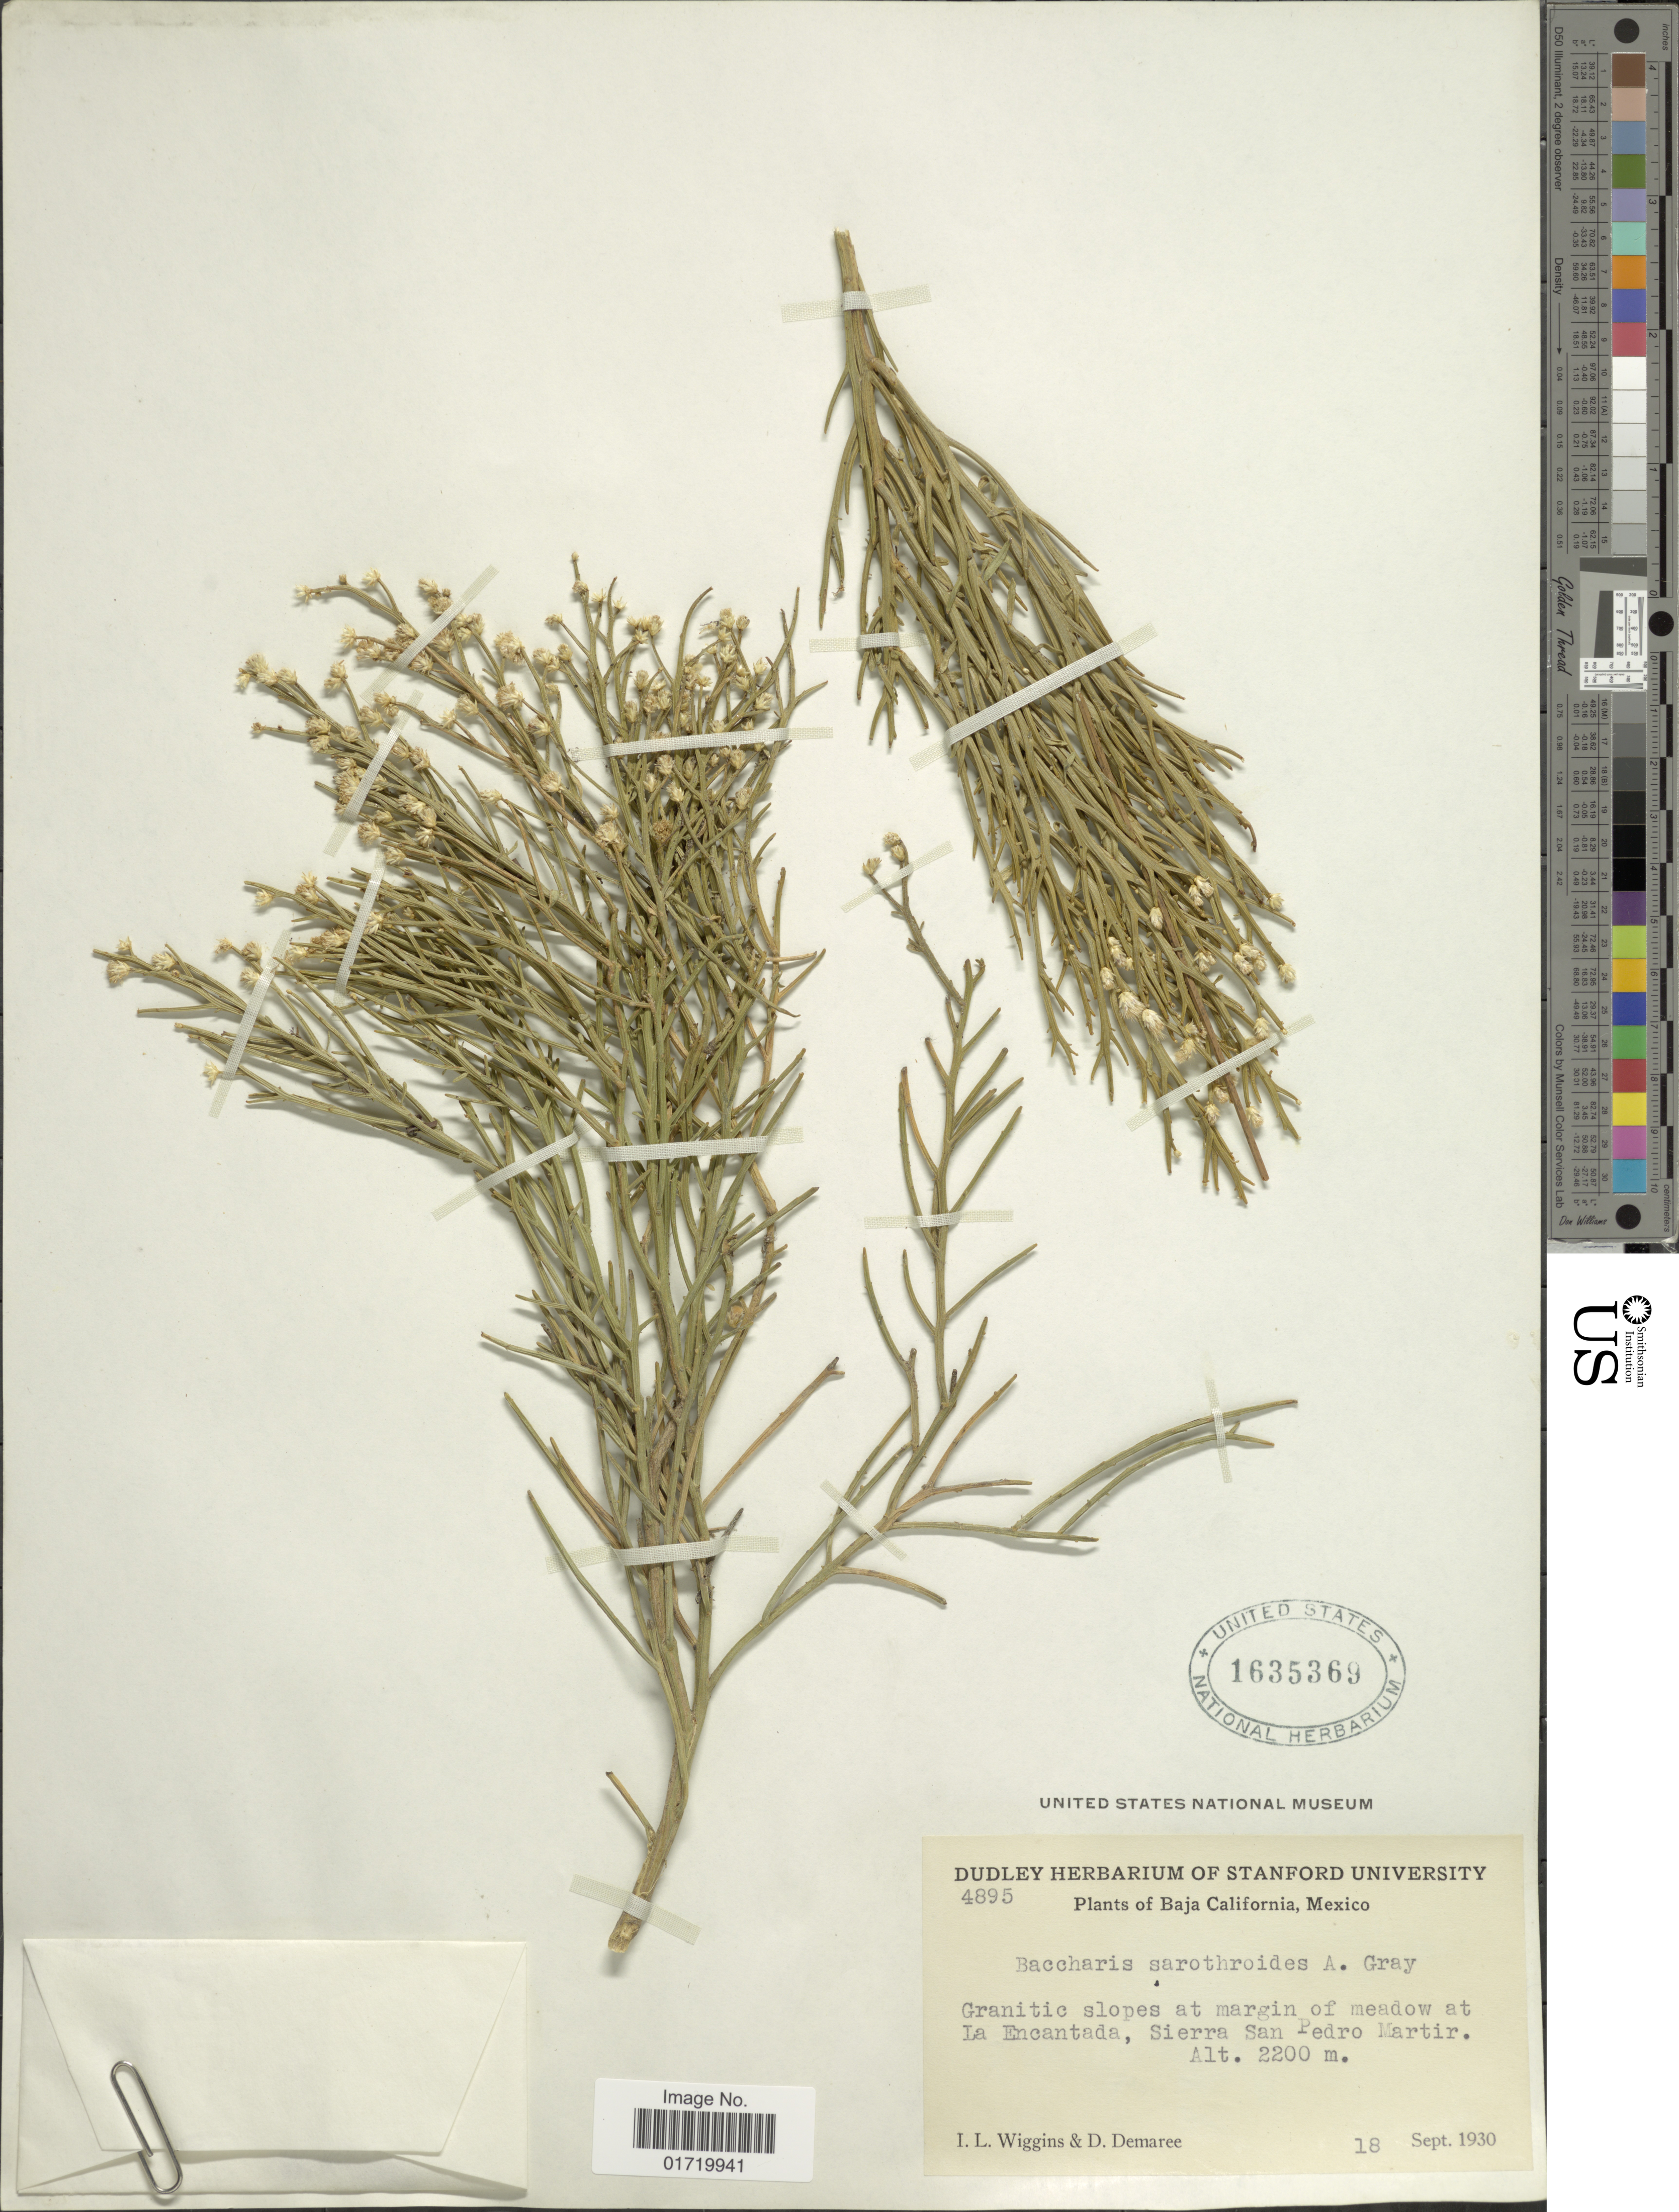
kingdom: Plantae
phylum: Tracheophyta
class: Magnoliopsida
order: Asterales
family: Asteraceae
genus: Baccharis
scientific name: Baccharis sarothroides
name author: A. Gray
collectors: I. L. Wiggins & D. Demaree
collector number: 4895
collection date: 1930-09-18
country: Mexico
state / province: Baja California Sur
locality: At margin of meadow at La Encantada, Sierra San Pedro Martir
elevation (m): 2200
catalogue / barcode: US 1635369